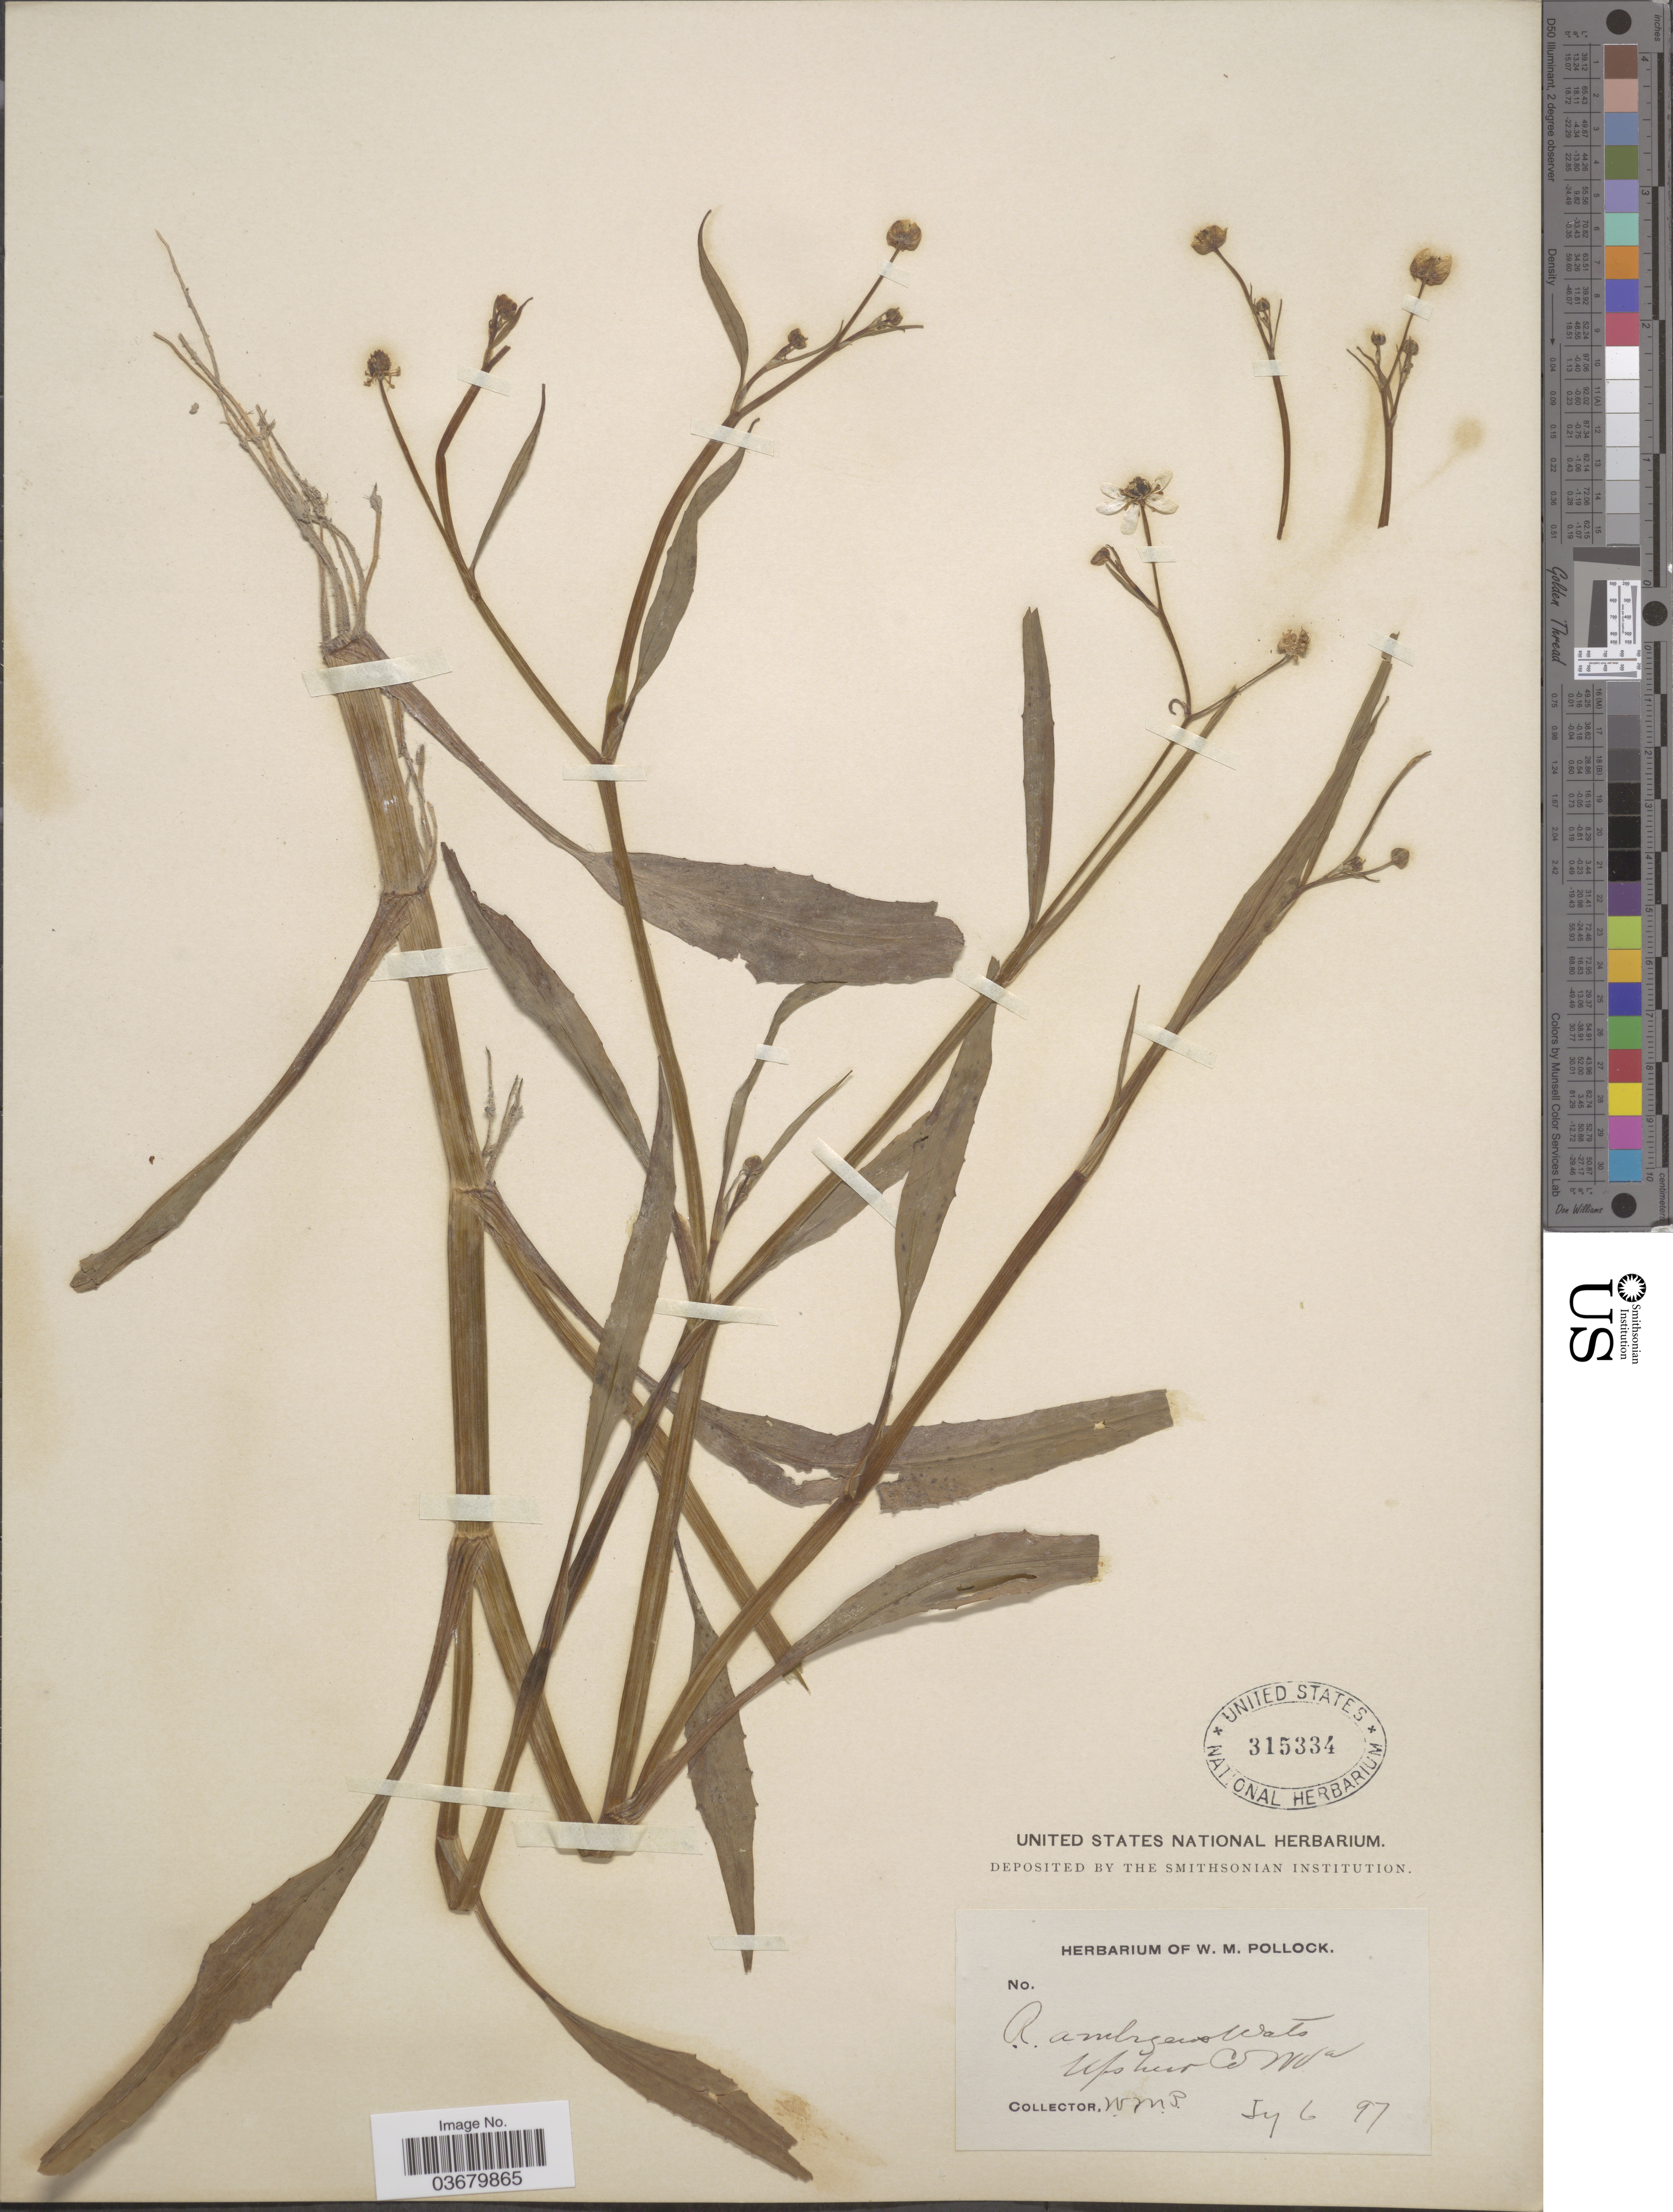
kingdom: Plantae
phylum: Tracheophyta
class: Magnoliopsida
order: Ranunculales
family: Ranunculaceae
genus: Ranunculus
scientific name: Ranunculus ambigens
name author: S. Watson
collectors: W. M. Pollock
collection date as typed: Transcribed d/m/y: 6/7/97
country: United States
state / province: West Virginia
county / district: Upshur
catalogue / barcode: US 315334